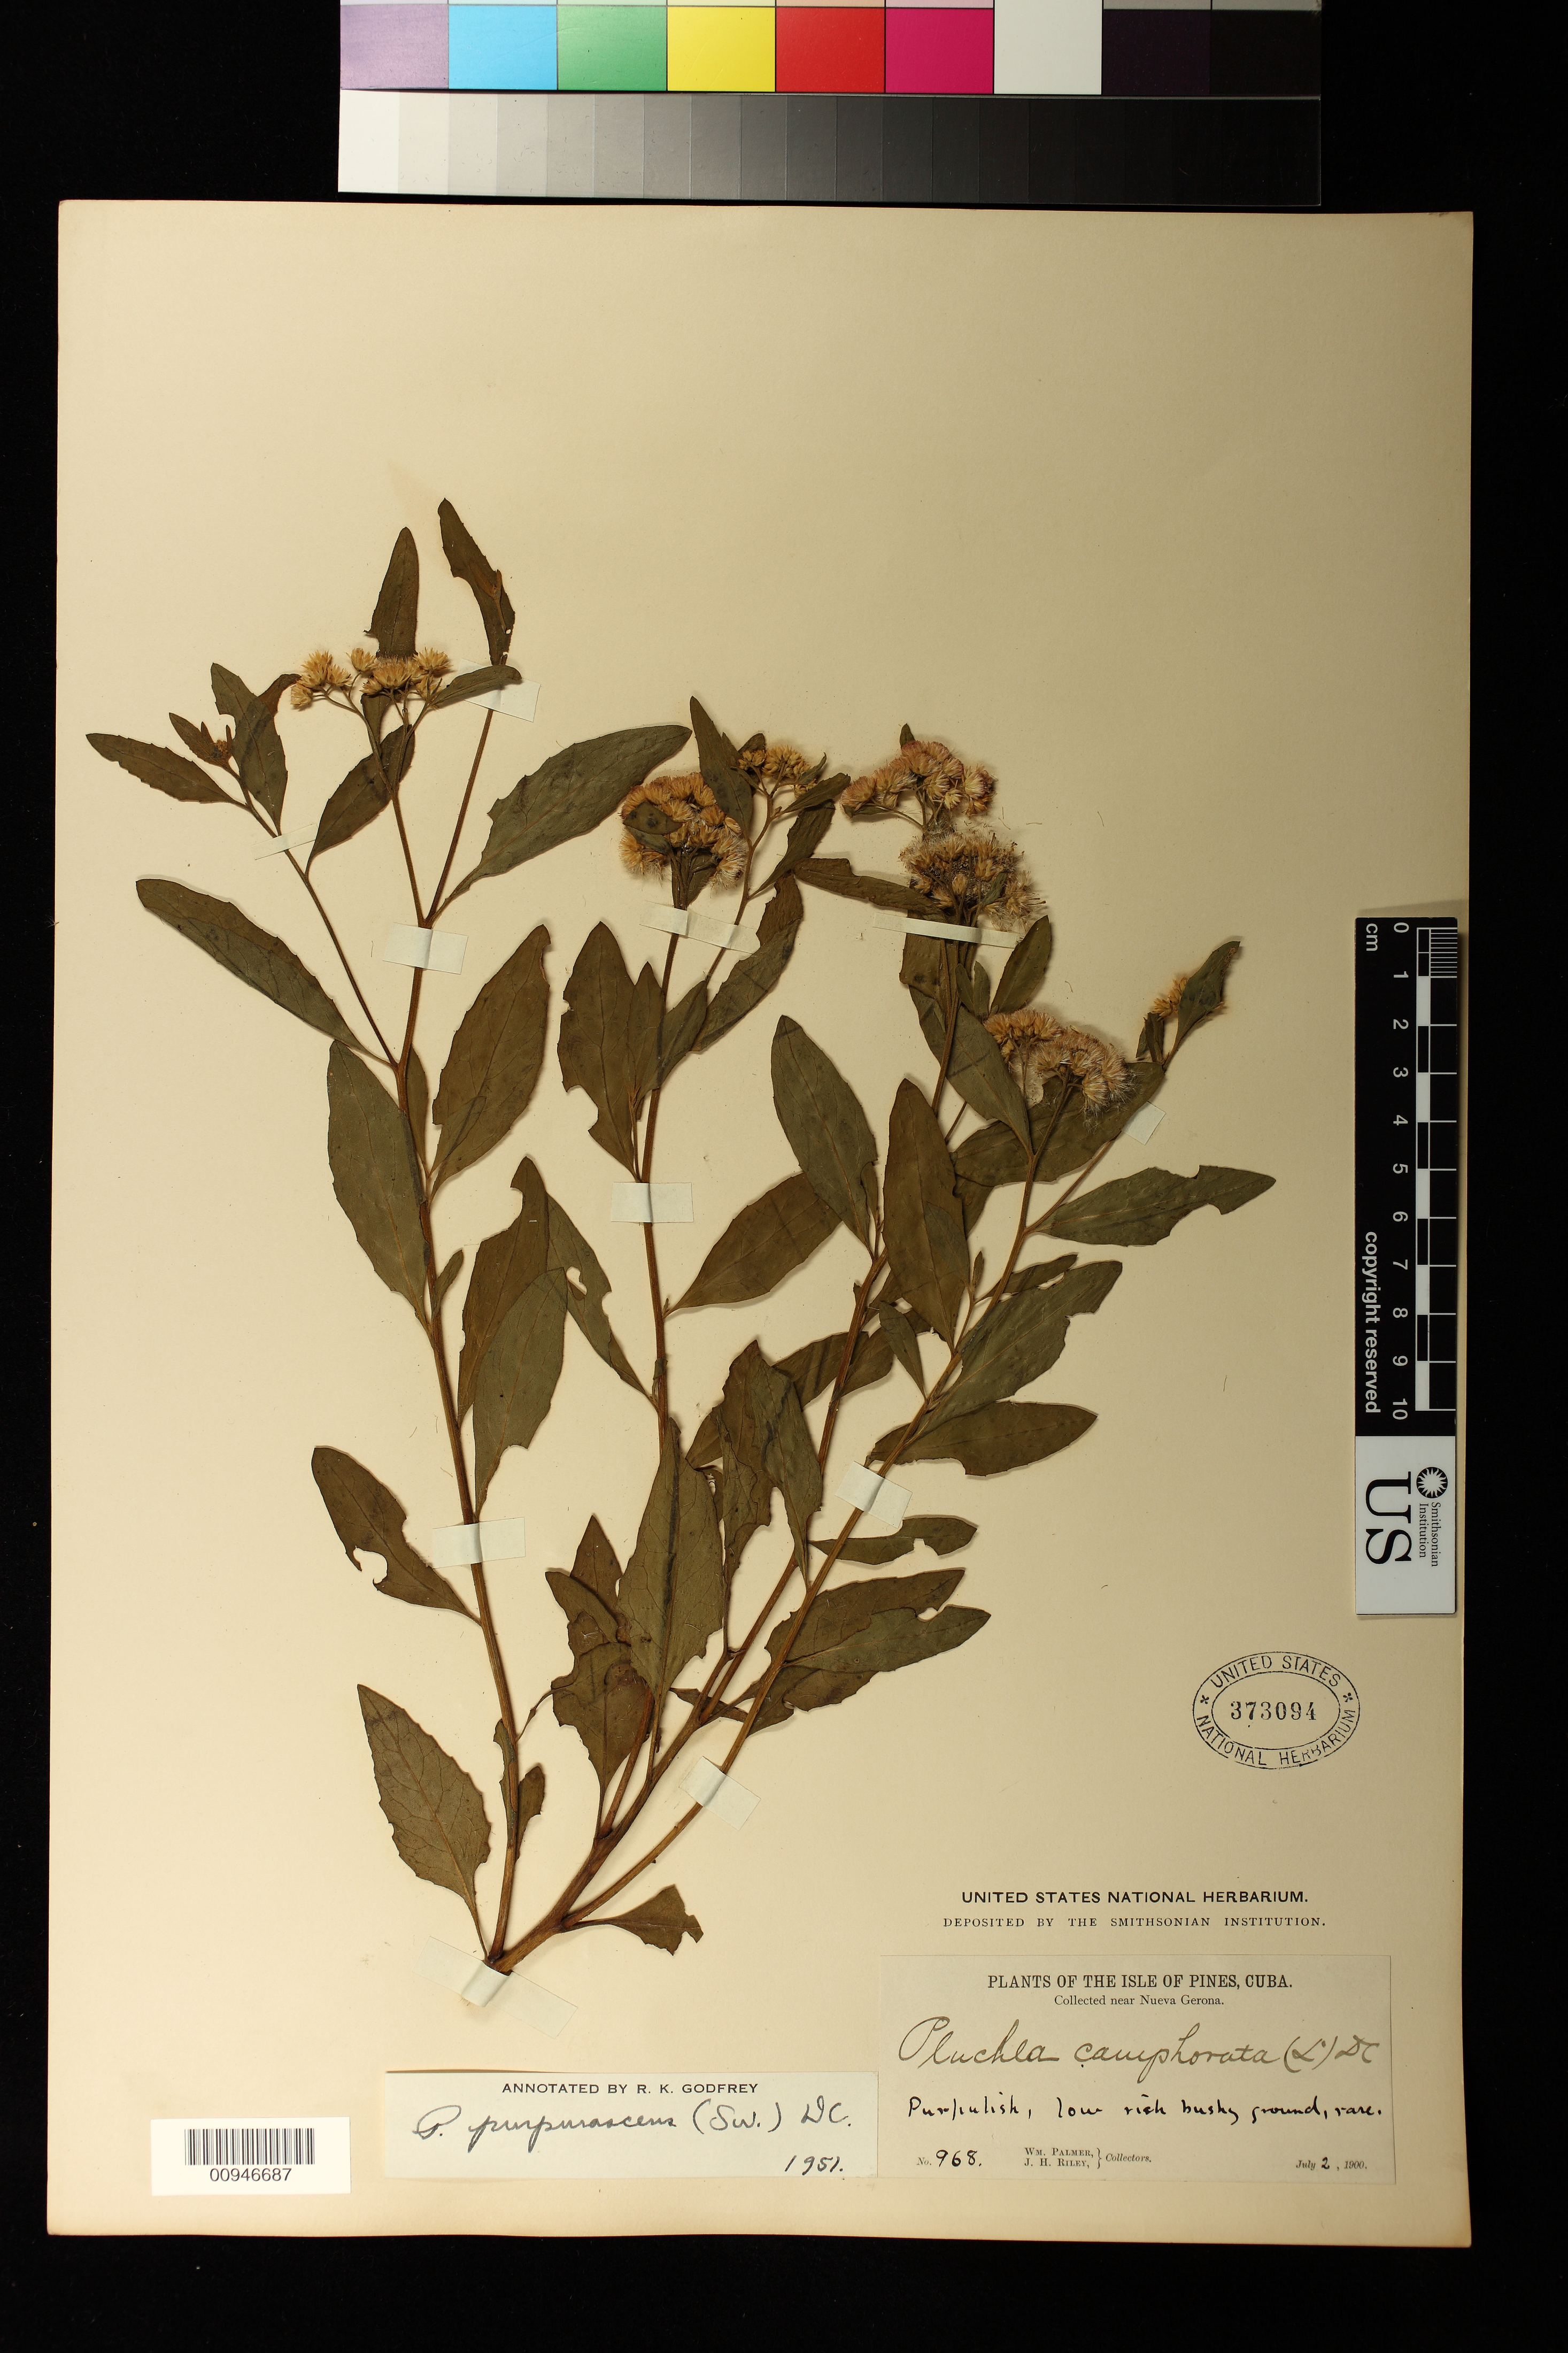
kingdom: Plantae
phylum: Tracheophyta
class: Magnoliopsida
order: Asterales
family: Asteraceae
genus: Pluchea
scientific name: Pluchea odorata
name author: (L.) Cass.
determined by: Godfrey, R. K.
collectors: W. Palmer & J. H. Riley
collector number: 968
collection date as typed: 02 Jul 1900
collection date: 1900-07-02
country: Cuba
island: Isla de la Juventud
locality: Isle of Pines, Near Nueva Gerona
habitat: Low, rich bushy ground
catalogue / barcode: US 373094